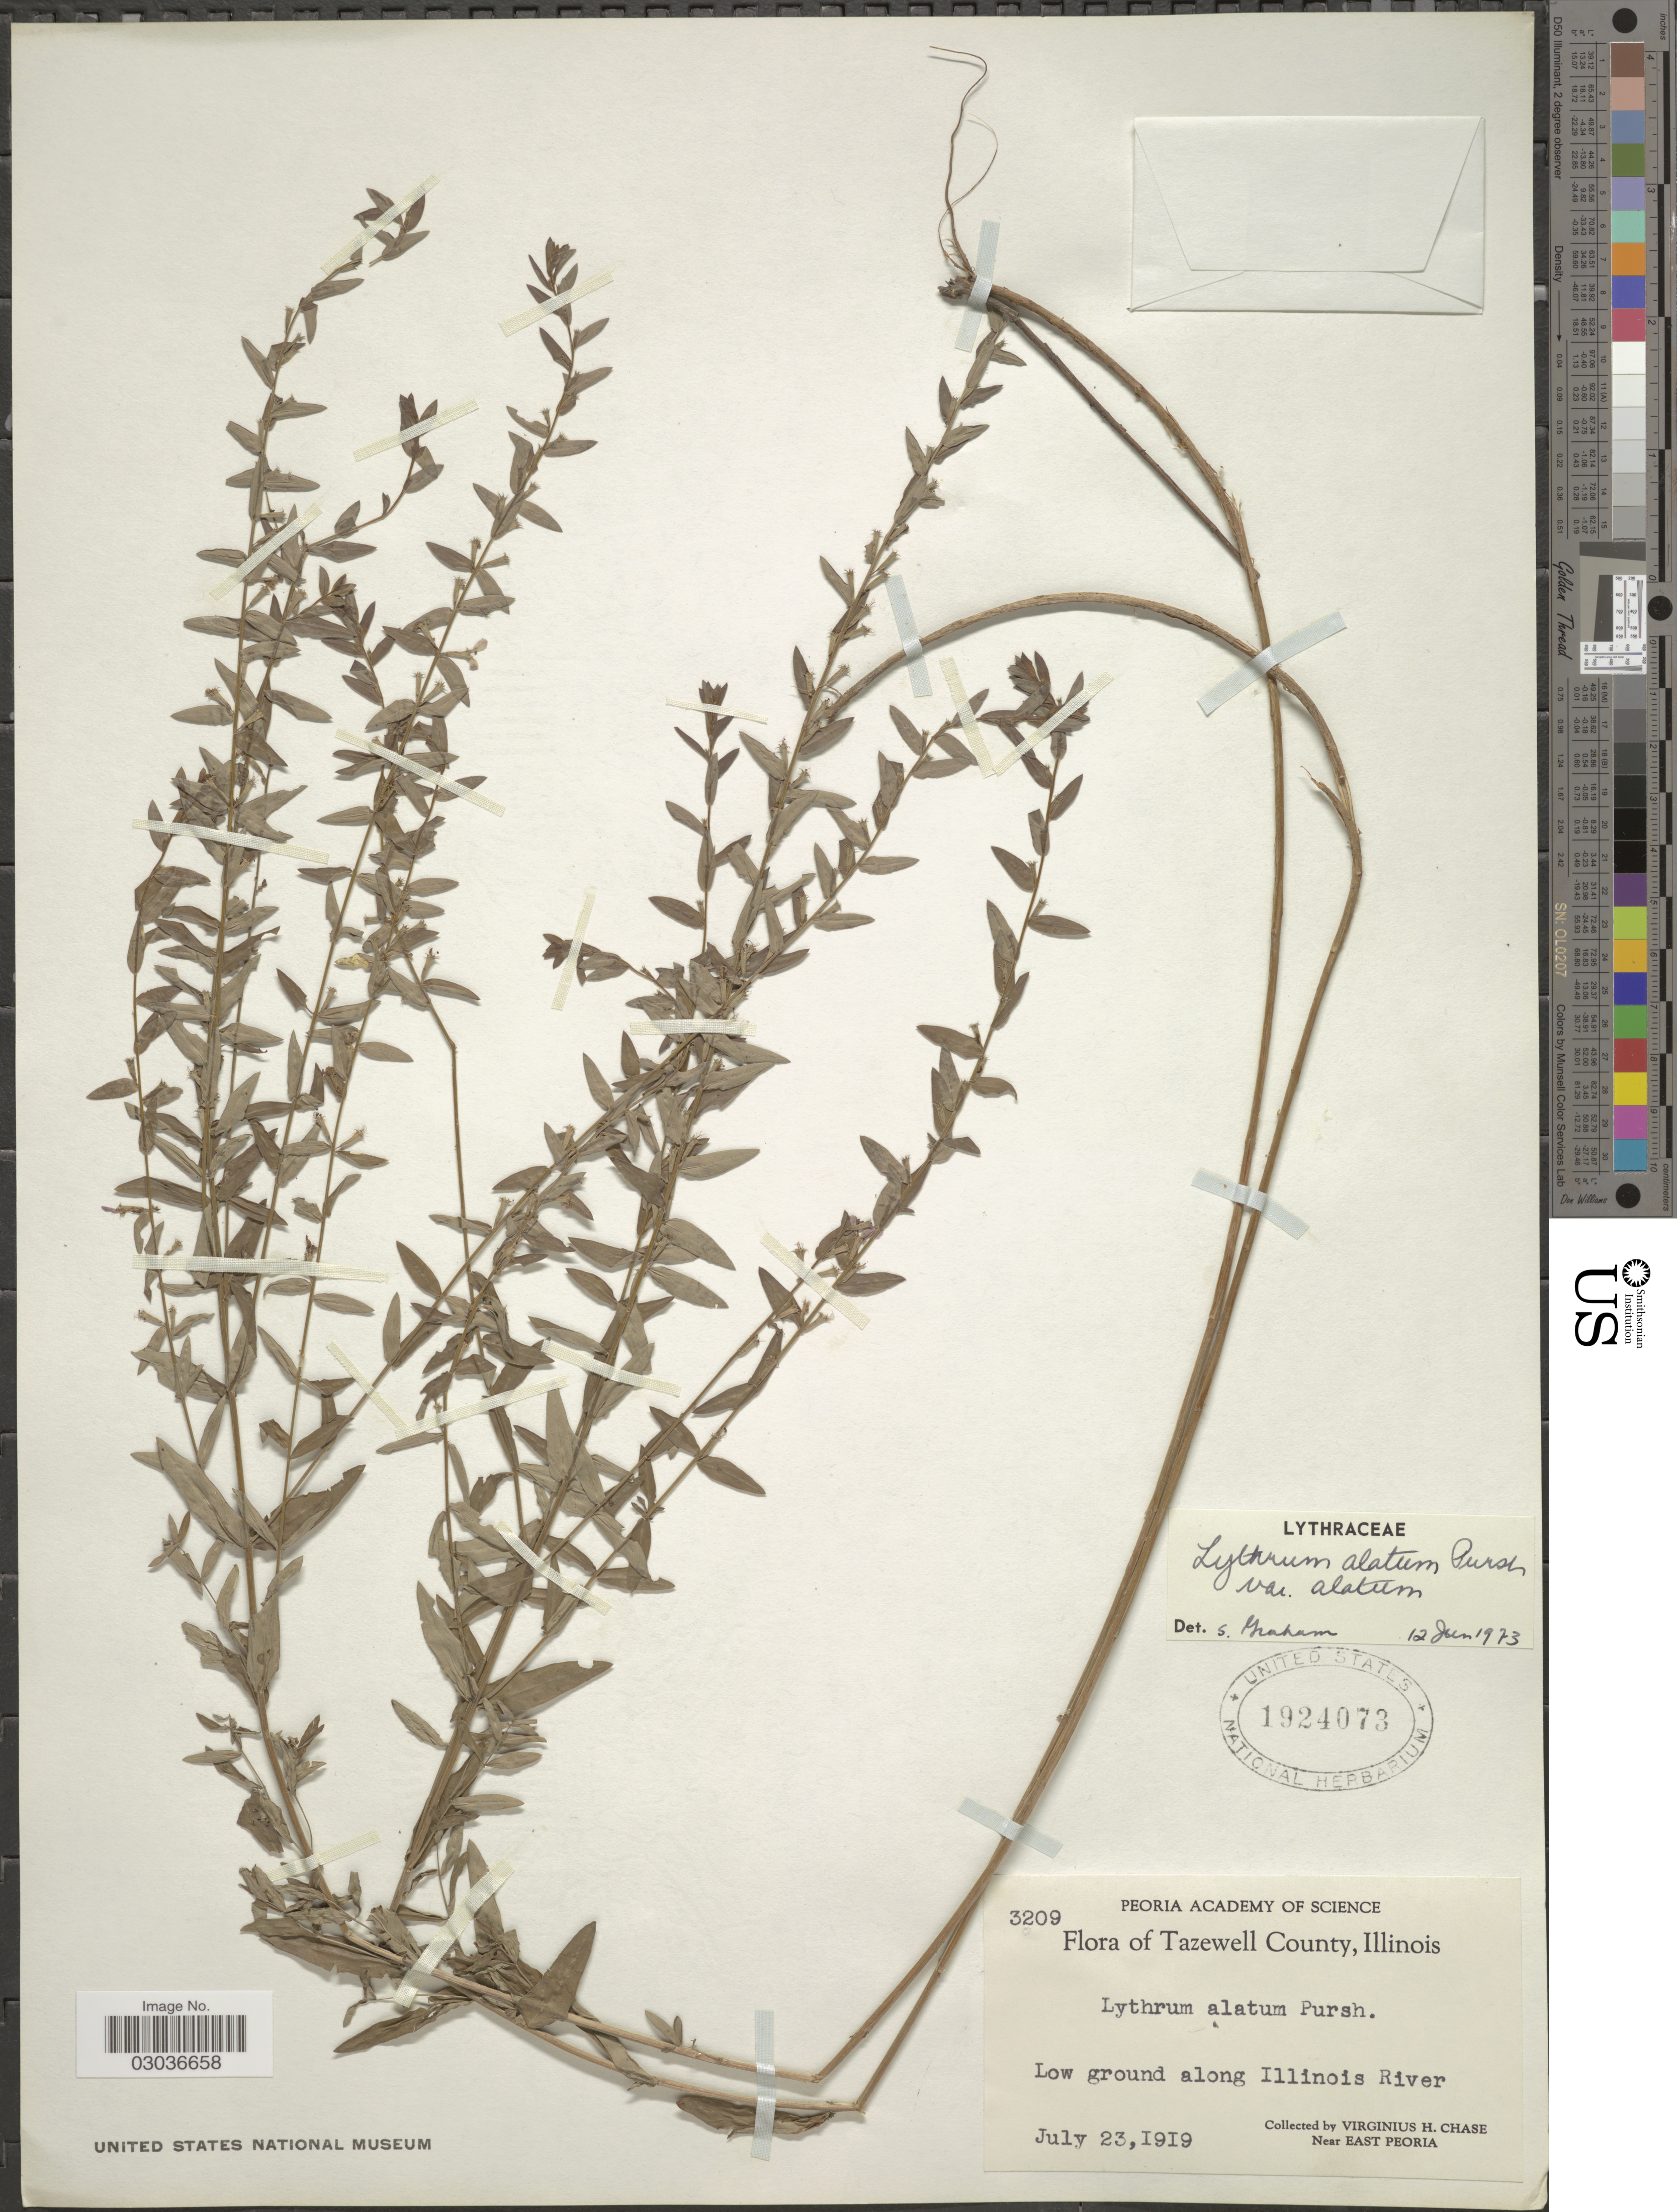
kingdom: Plantae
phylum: Tracheophyta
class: Magnoliopsida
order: Myrtales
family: Lythraceae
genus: Lythrum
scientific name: Lythrum alatum var. alatum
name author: Pursh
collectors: V. H. Chase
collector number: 3209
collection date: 1919-07-23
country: United States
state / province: Illinois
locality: Tazewell County. Low ground along Illinois River. Near East Peoria.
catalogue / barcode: US 1924073